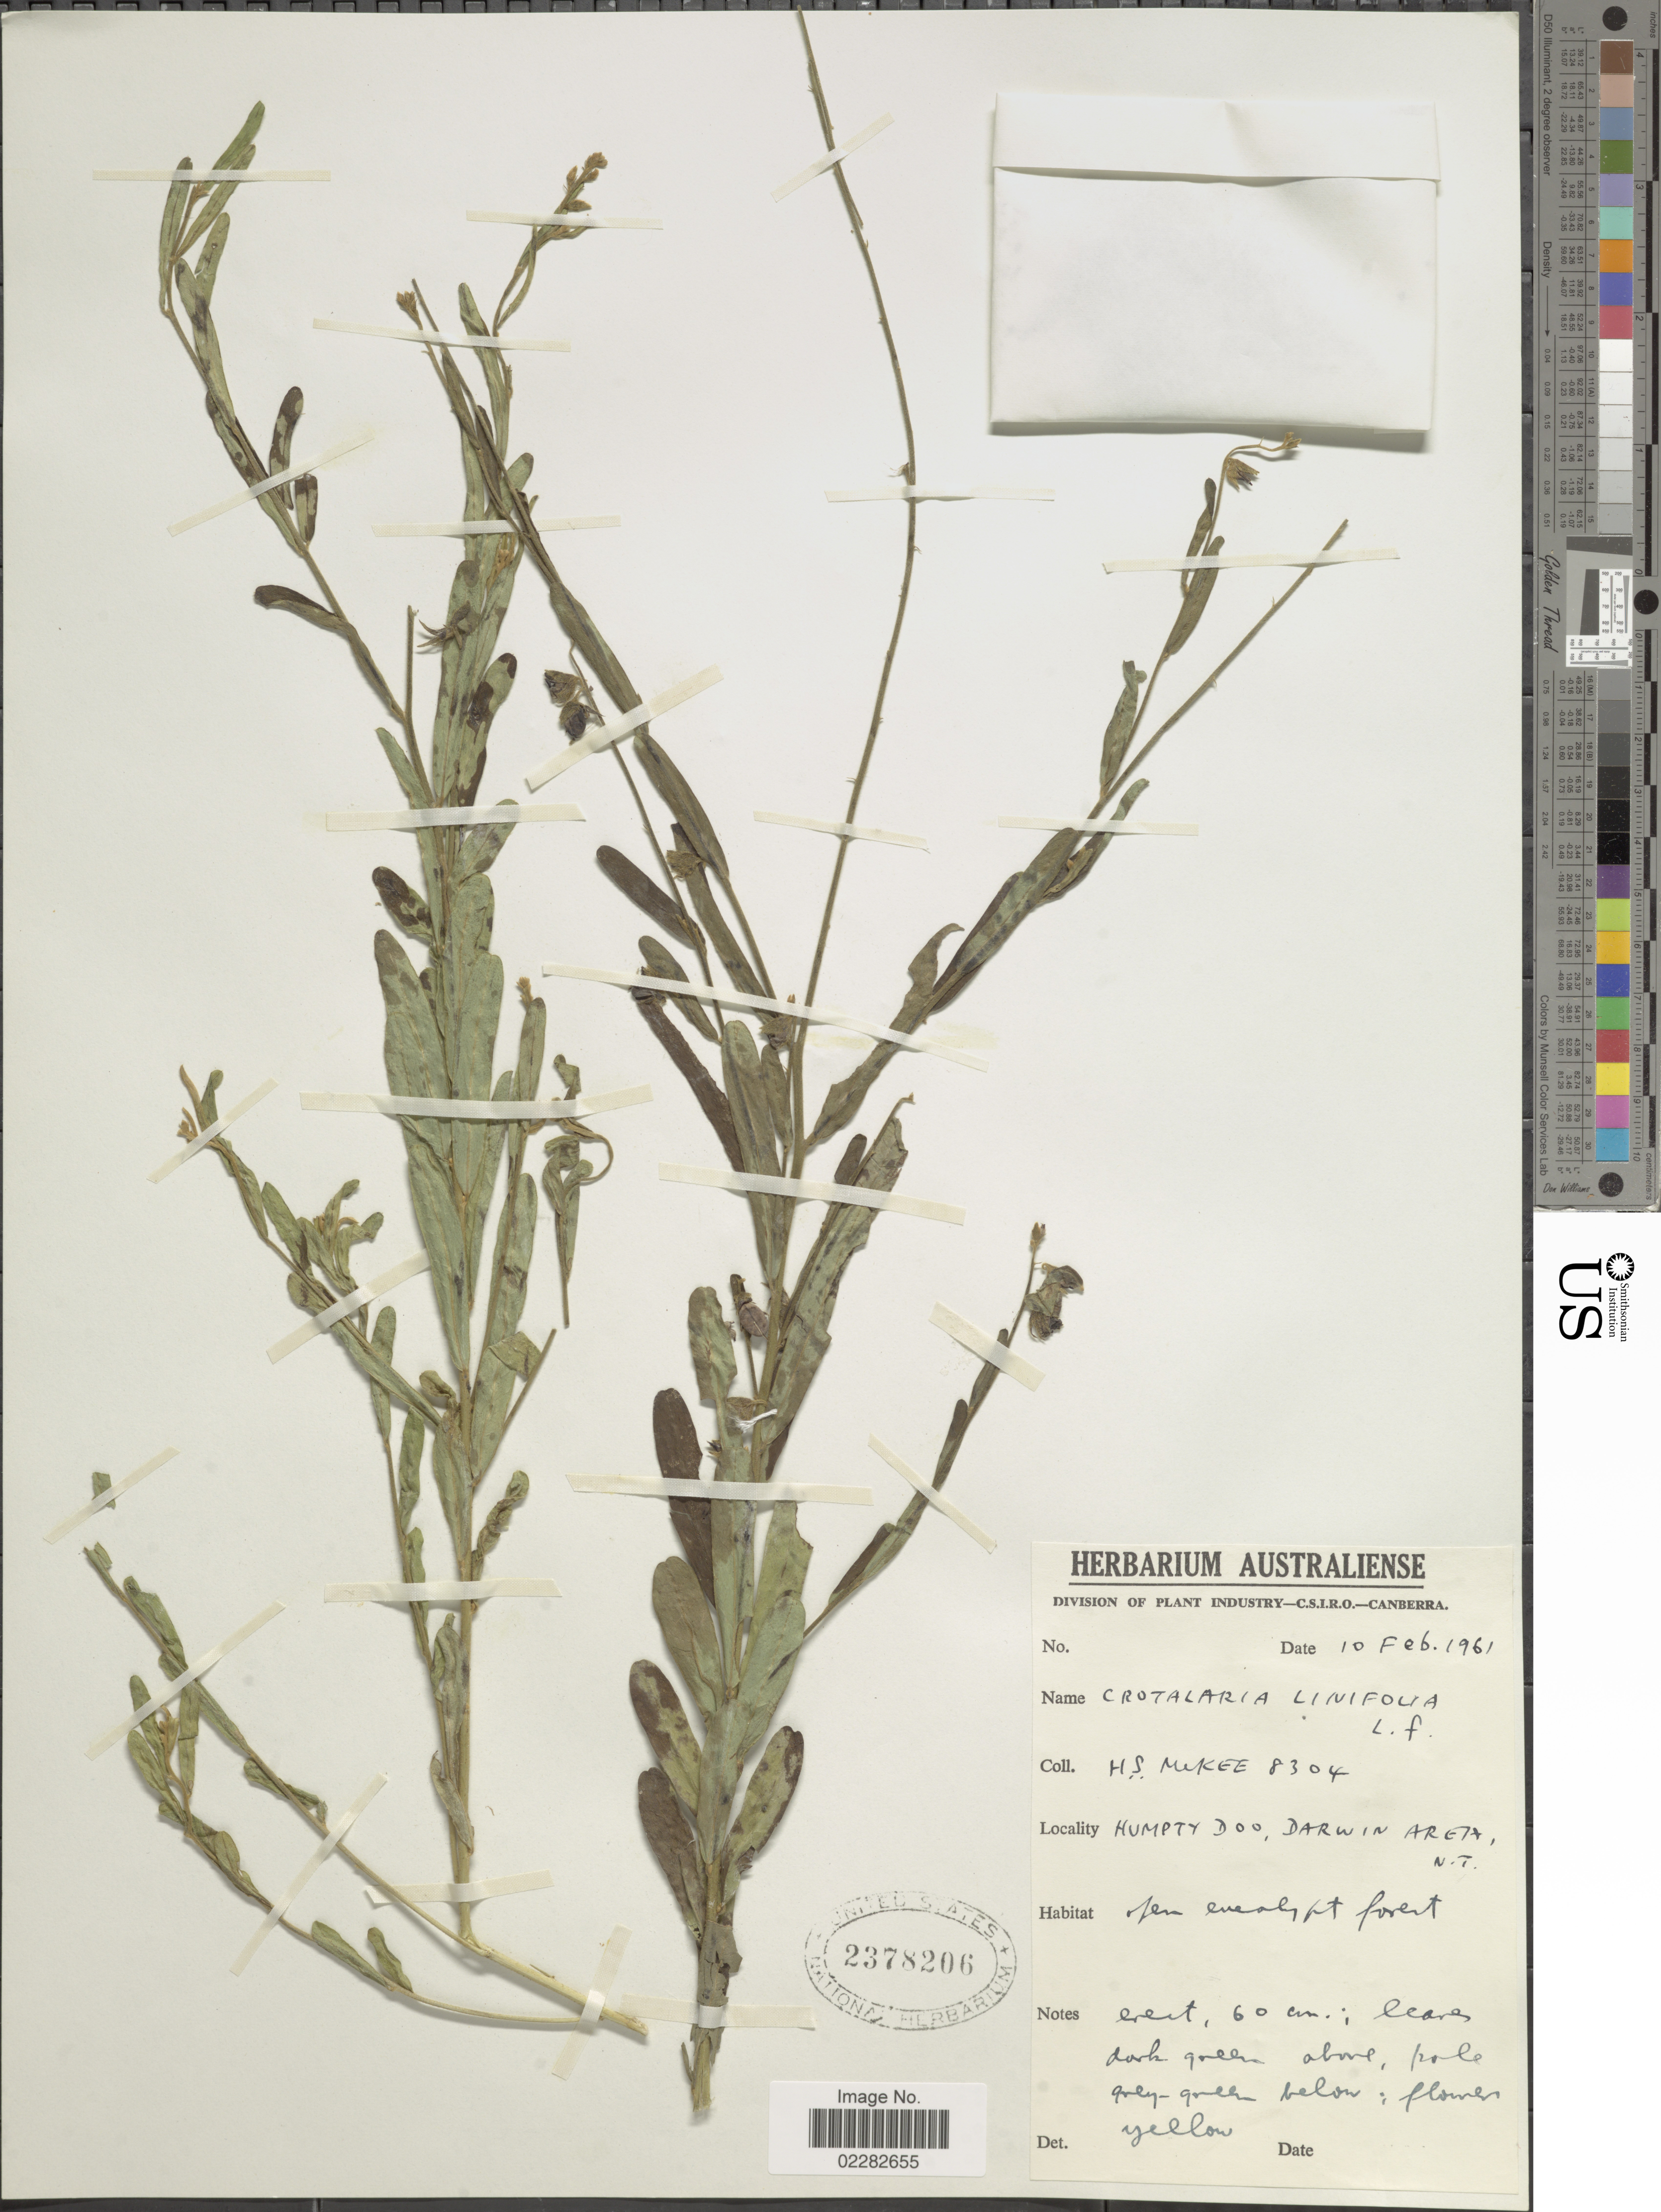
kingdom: Plantae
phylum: Tracheophyta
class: Magnoliopsida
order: Fabales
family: Fabaceae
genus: Crotalaria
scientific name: Crotalaria linifolia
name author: L. f.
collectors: H. S. McKee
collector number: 8304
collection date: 1961-02-10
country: Australia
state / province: Northern Territory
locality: Humpty Doo, Darwin Area.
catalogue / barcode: US 2378206